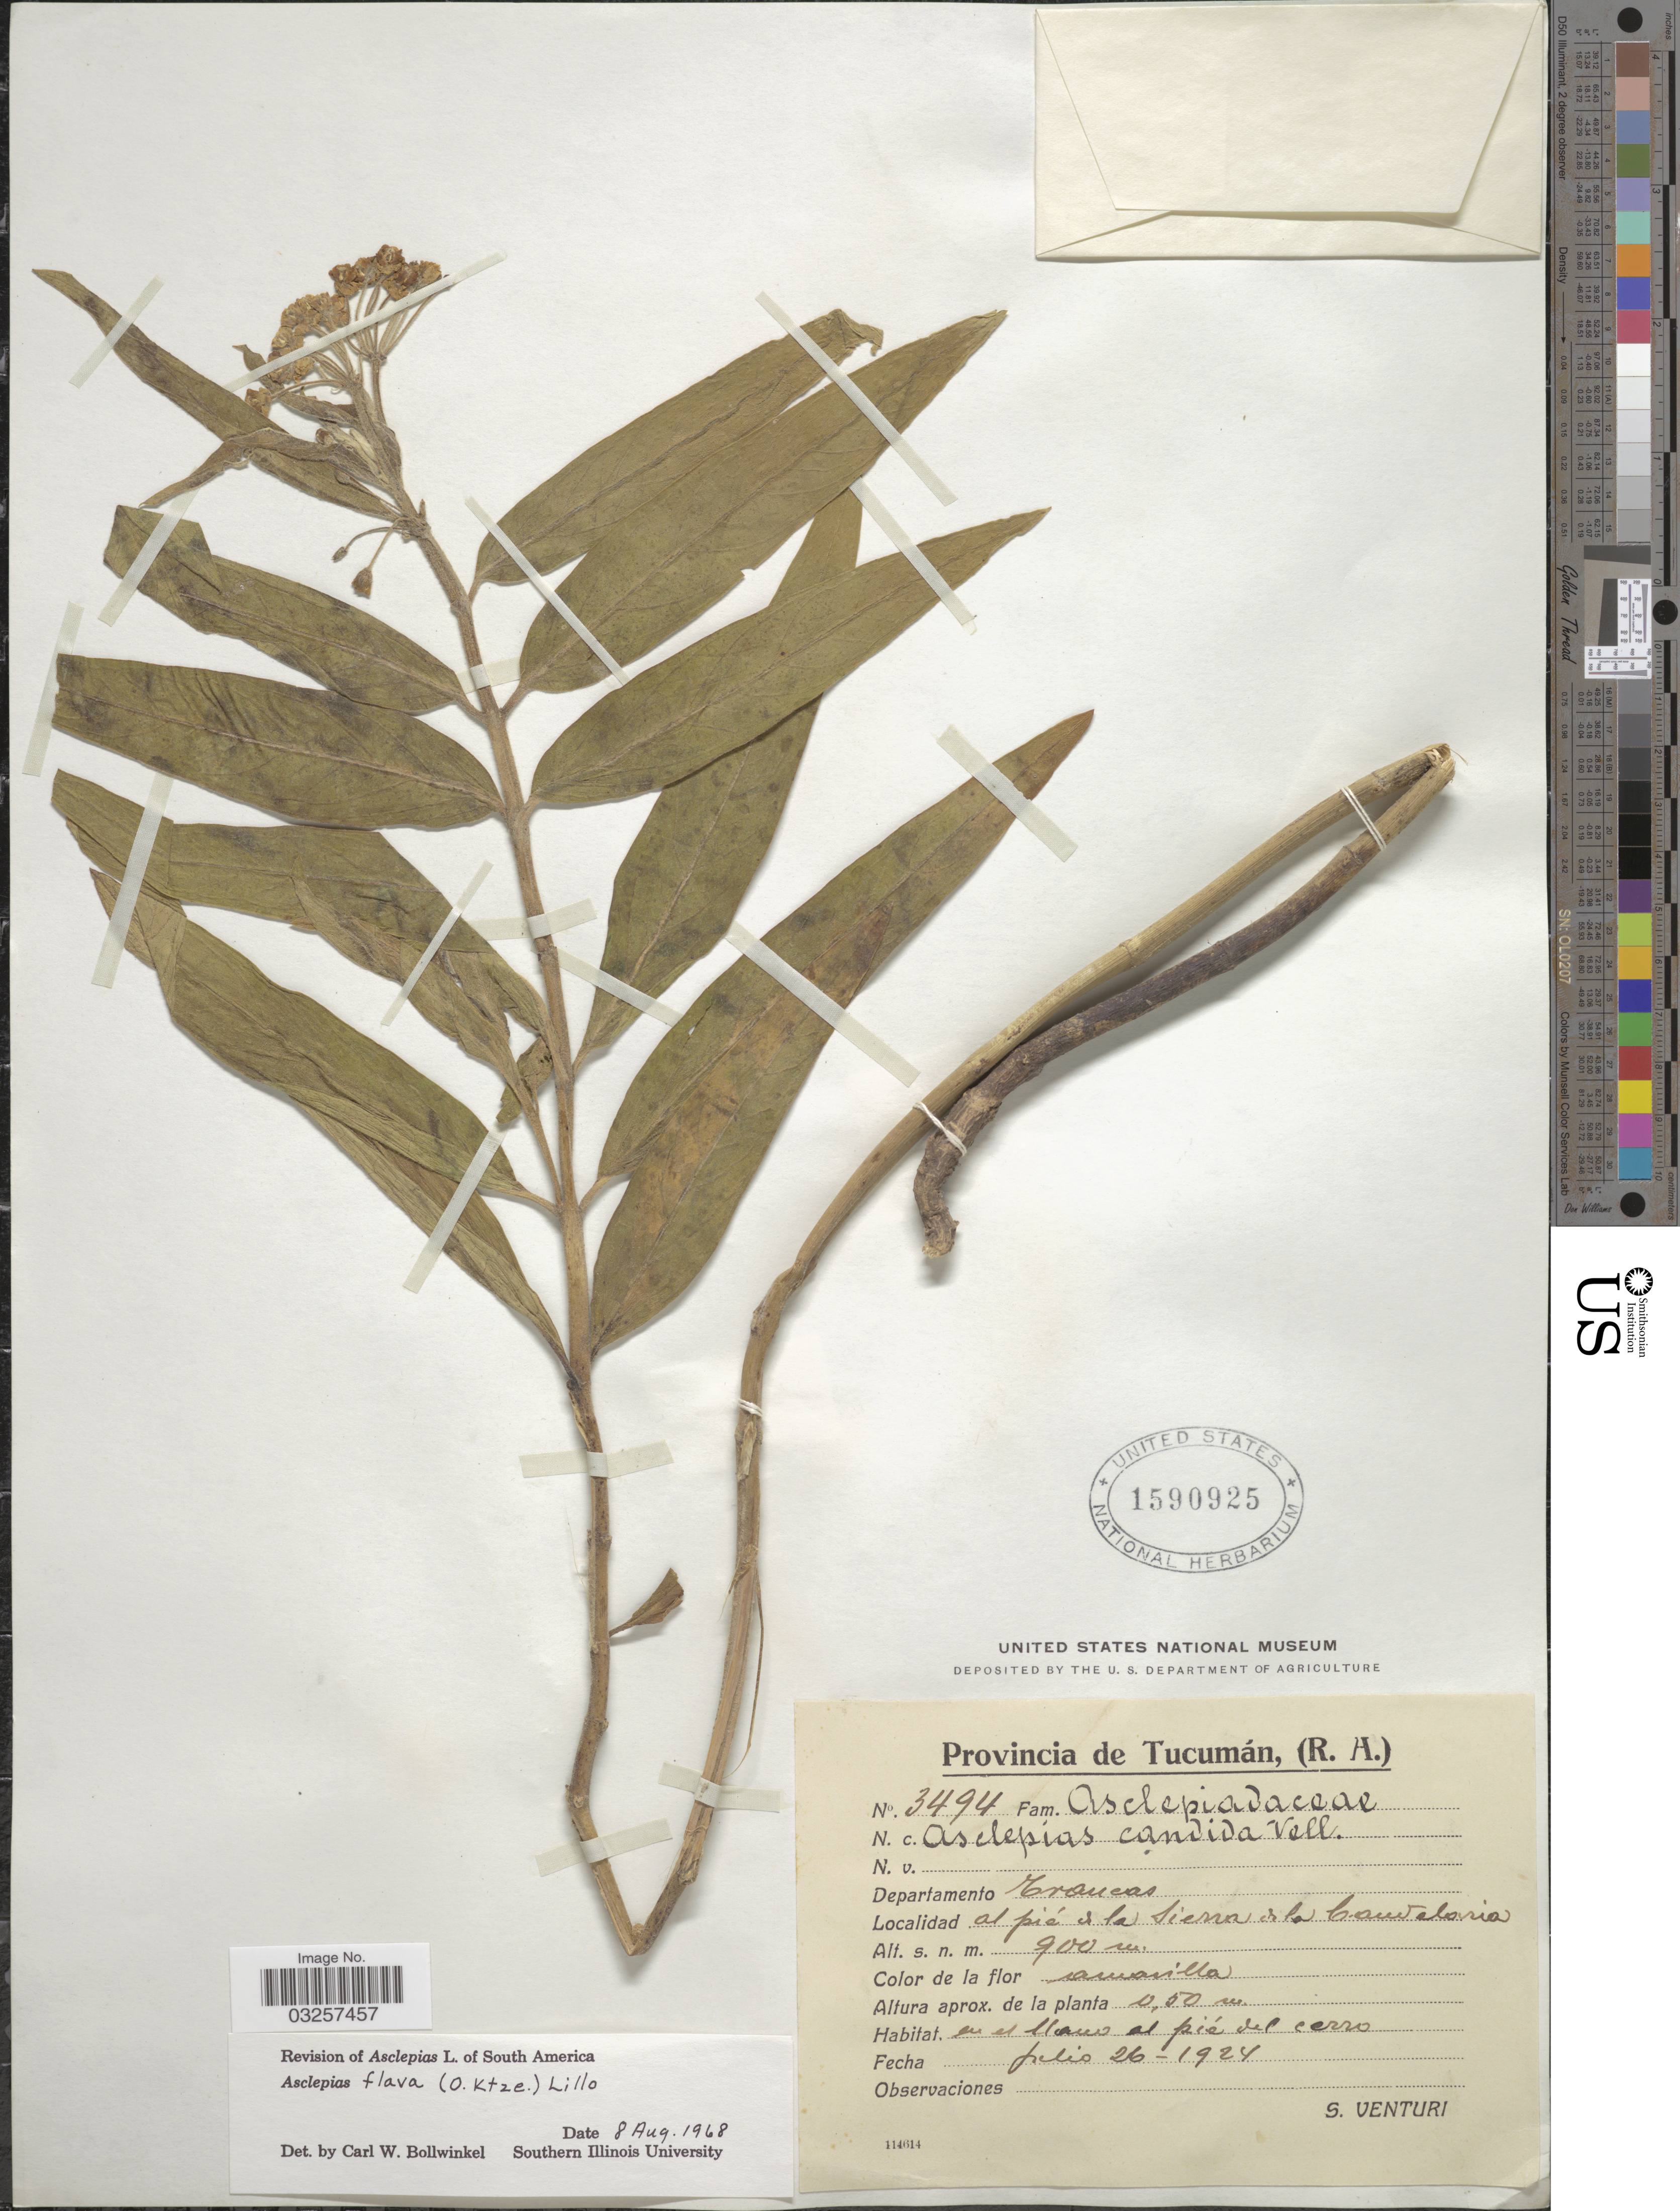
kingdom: Plantae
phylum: Tracheophyta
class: Magnoliopsida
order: Gentianales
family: Apocynaceae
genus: Asclepias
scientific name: Asclepias flava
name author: N.E. Br.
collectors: S. Venturi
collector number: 3494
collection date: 1924-07-26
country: Argentina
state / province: Tucuman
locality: Provincia de Tucumán. Departamento Trancas. Al pié de la Sierra de la Candelaria.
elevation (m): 900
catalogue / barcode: US 1590925